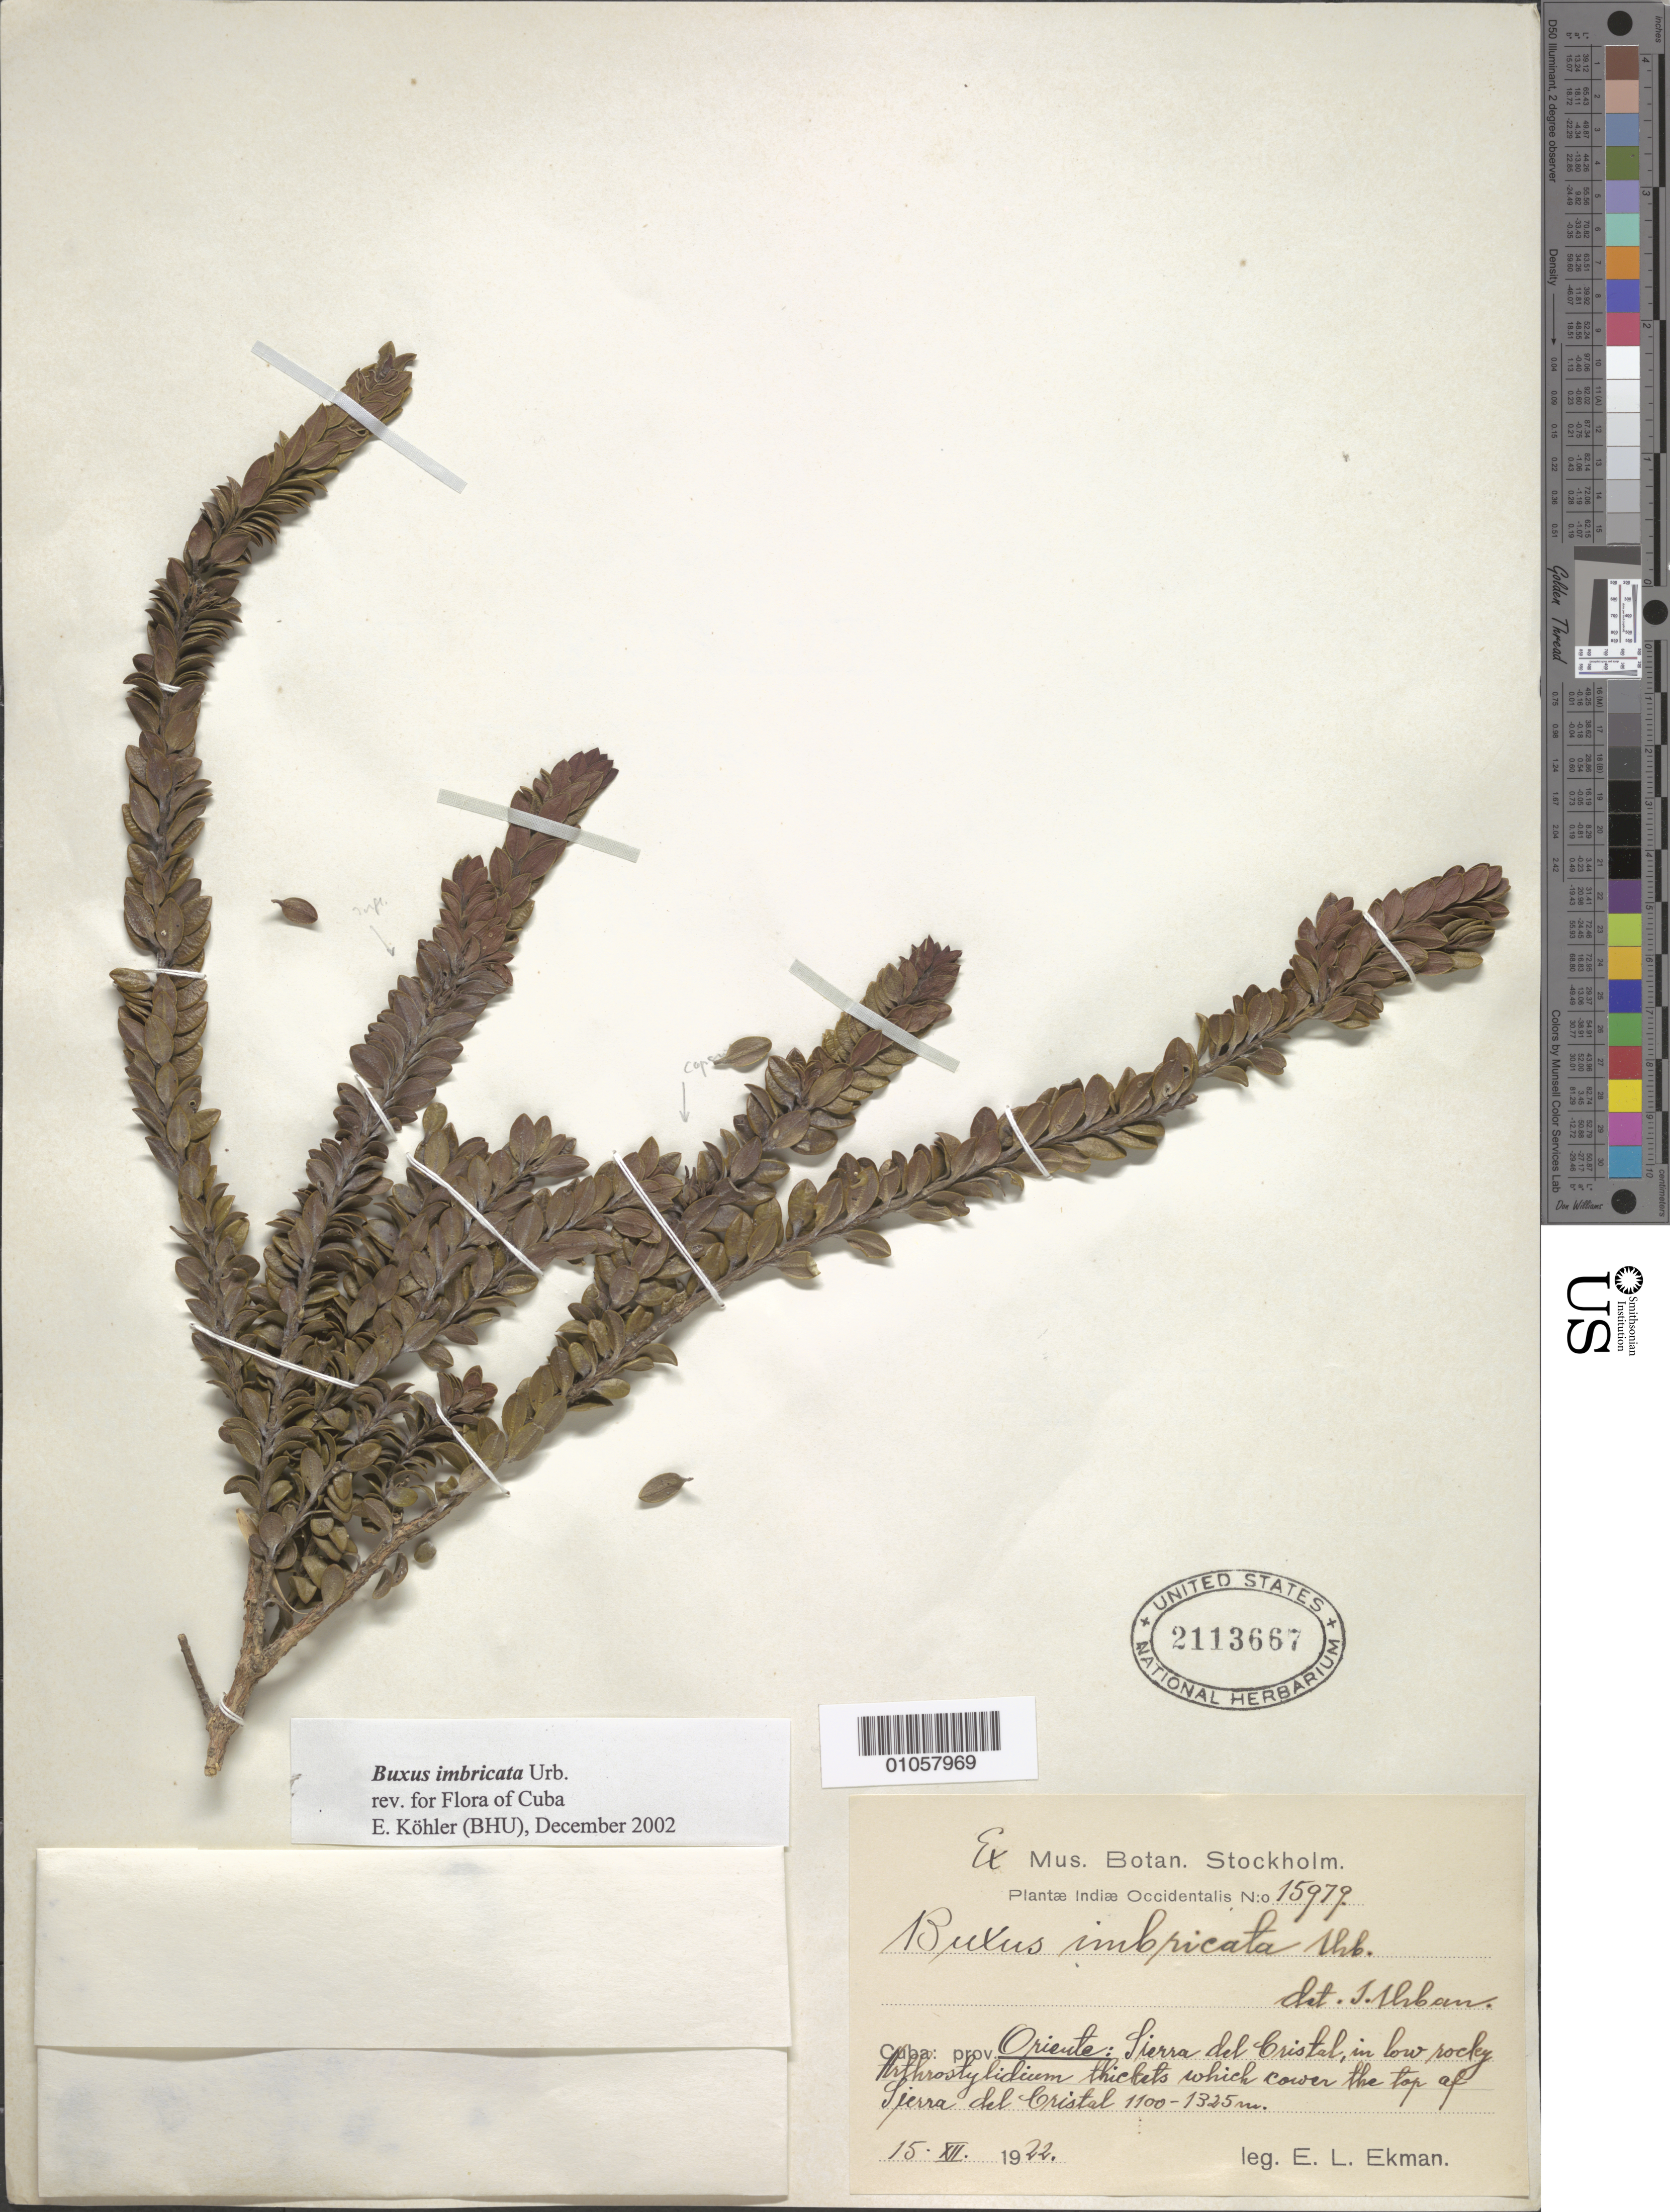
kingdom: Plantae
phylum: Tracheophyta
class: Magnoliopsida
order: Buxales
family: Buxaceae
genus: Buxus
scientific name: Buxus imbricata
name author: Urb.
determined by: Kohler, E.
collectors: E. L. Ekman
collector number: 15979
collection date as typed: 15 Dec 1922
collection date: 1922-12-15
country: Cuba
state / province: Oriente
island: Cuba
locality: Sierra del Cristal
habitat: In low rocky Arthrostylidium thickets which cover the top of Sierra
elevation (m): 1100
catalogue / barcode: US 2113667